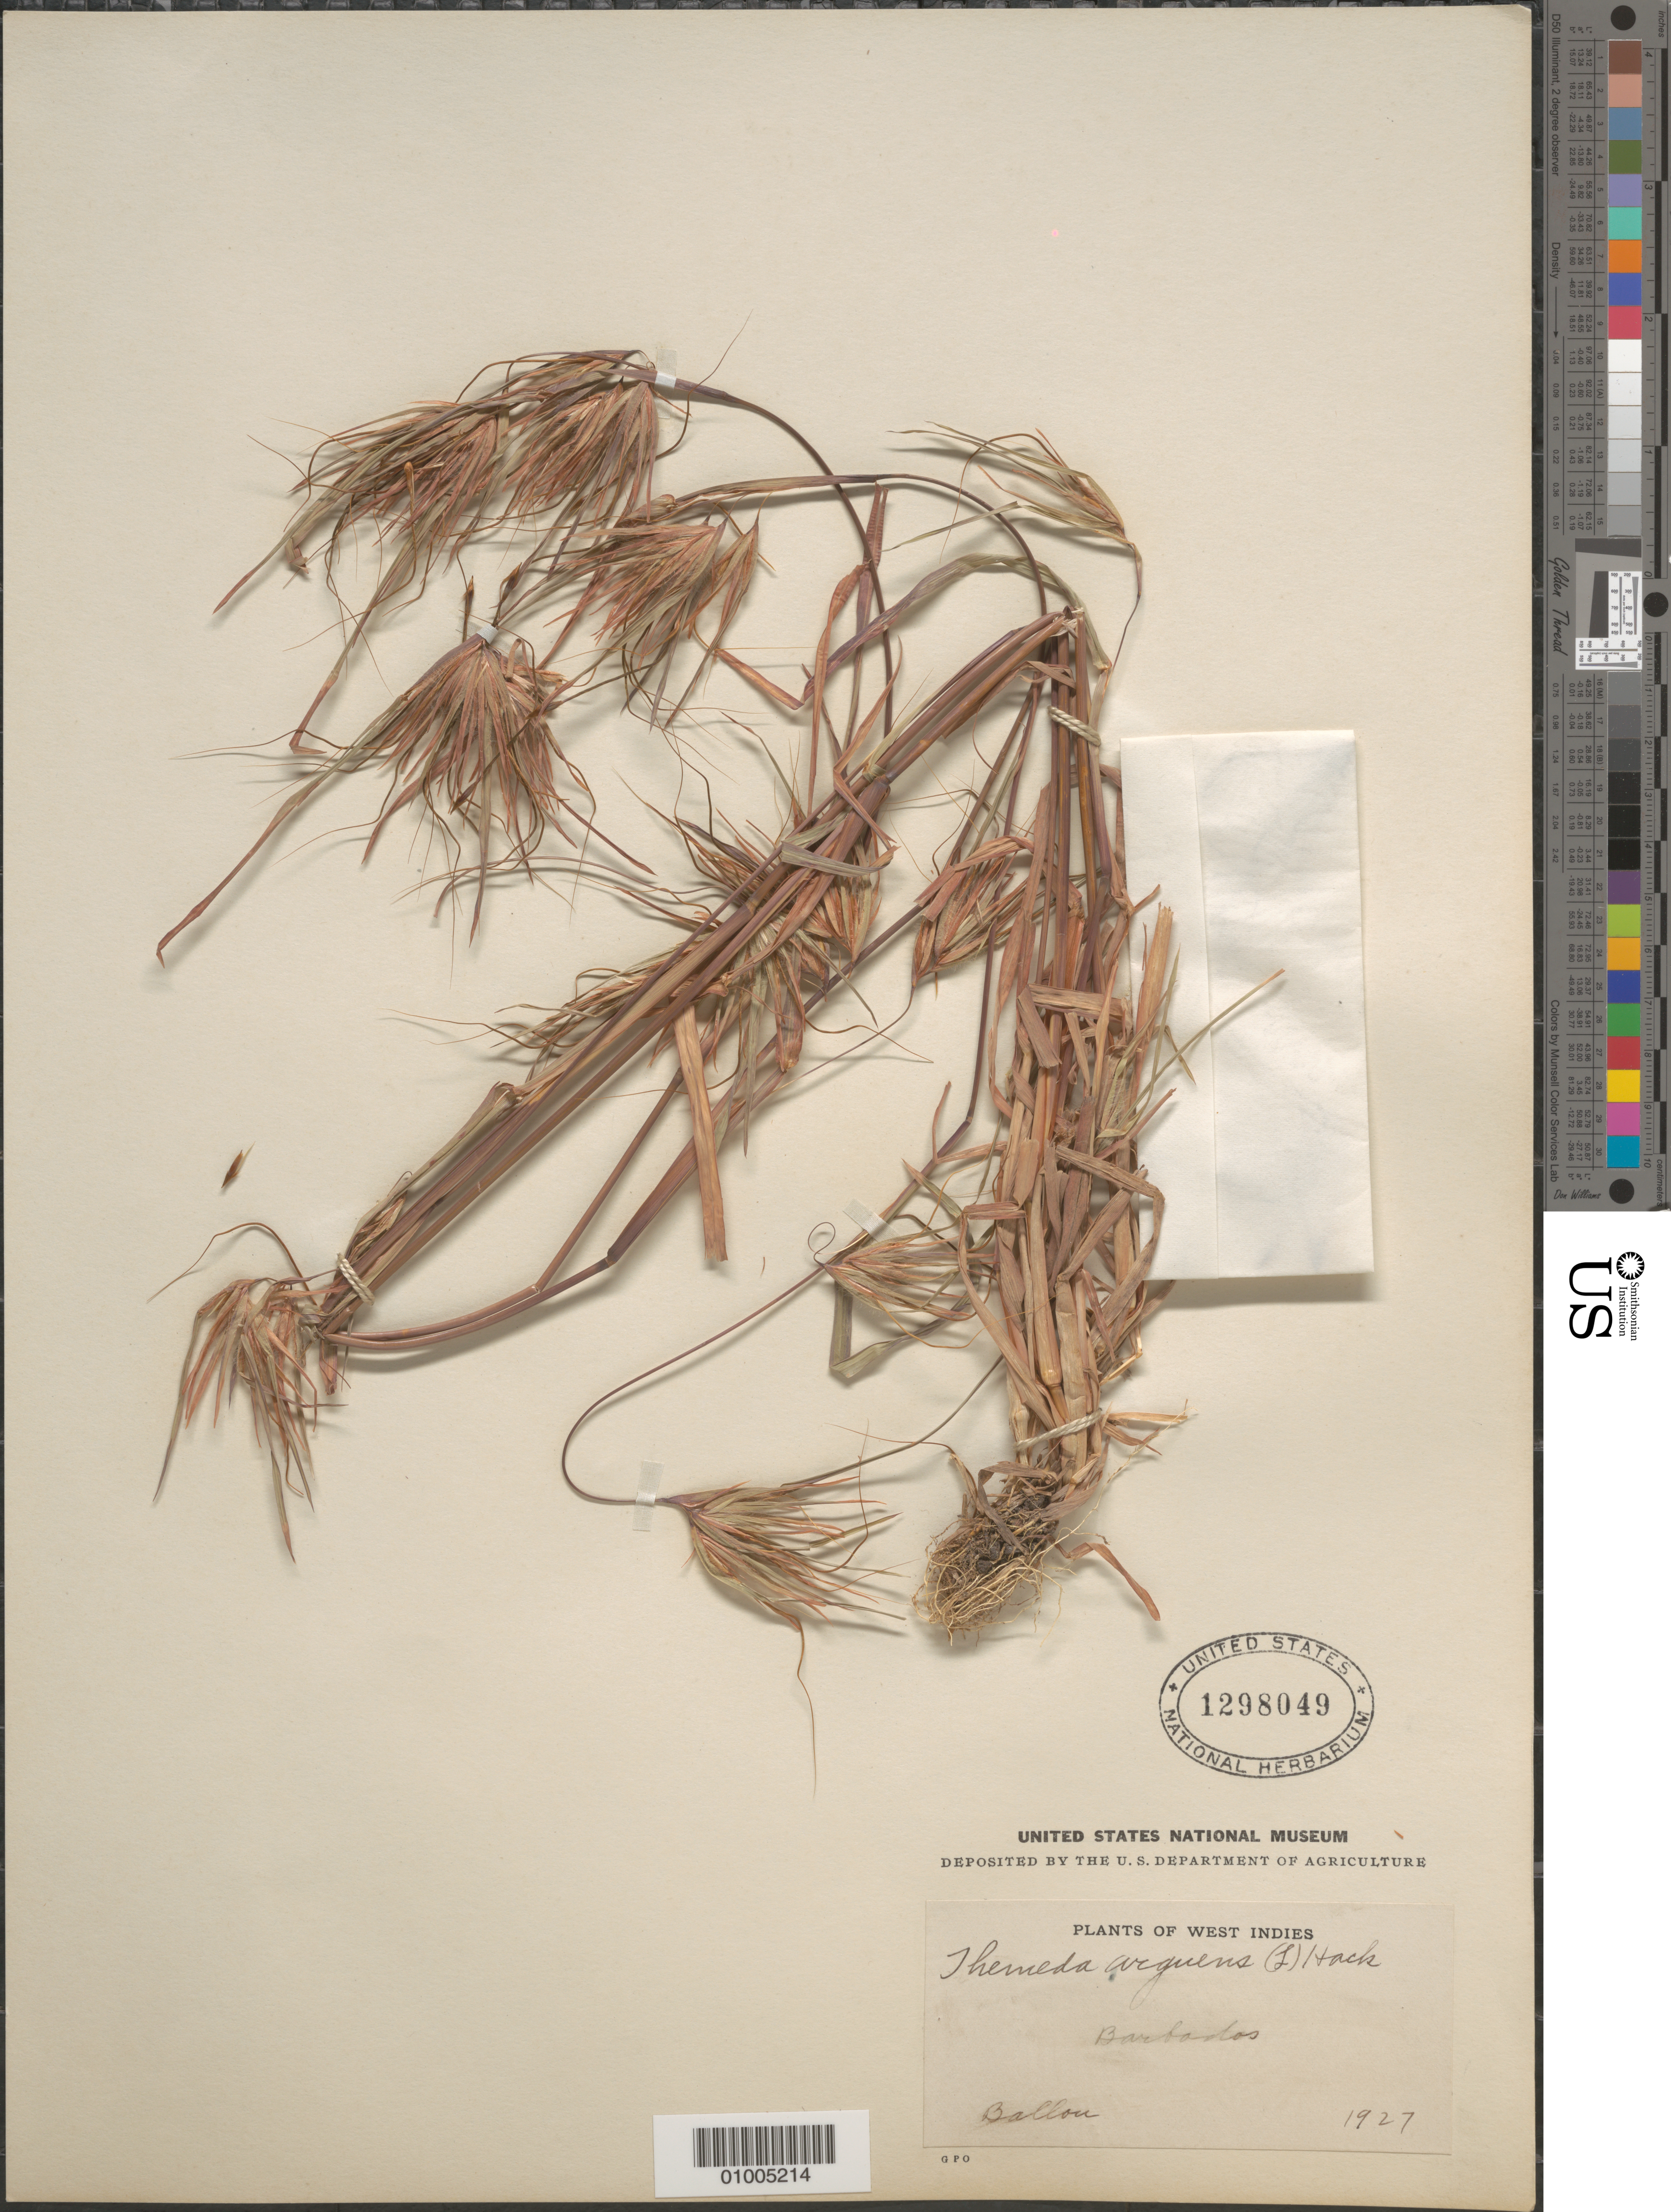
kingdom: Plantae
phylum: Tracheophyta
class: Liliopsida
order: Poales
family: Poaceae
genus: Themeda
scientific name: Themeda quadrivalvis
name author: (L.) Kuntze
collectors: ex herb. Bot. Sta. Barbados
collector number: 1927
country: Barbados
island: Barbados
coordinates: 0 N, 0 E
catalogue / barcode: US 1298049